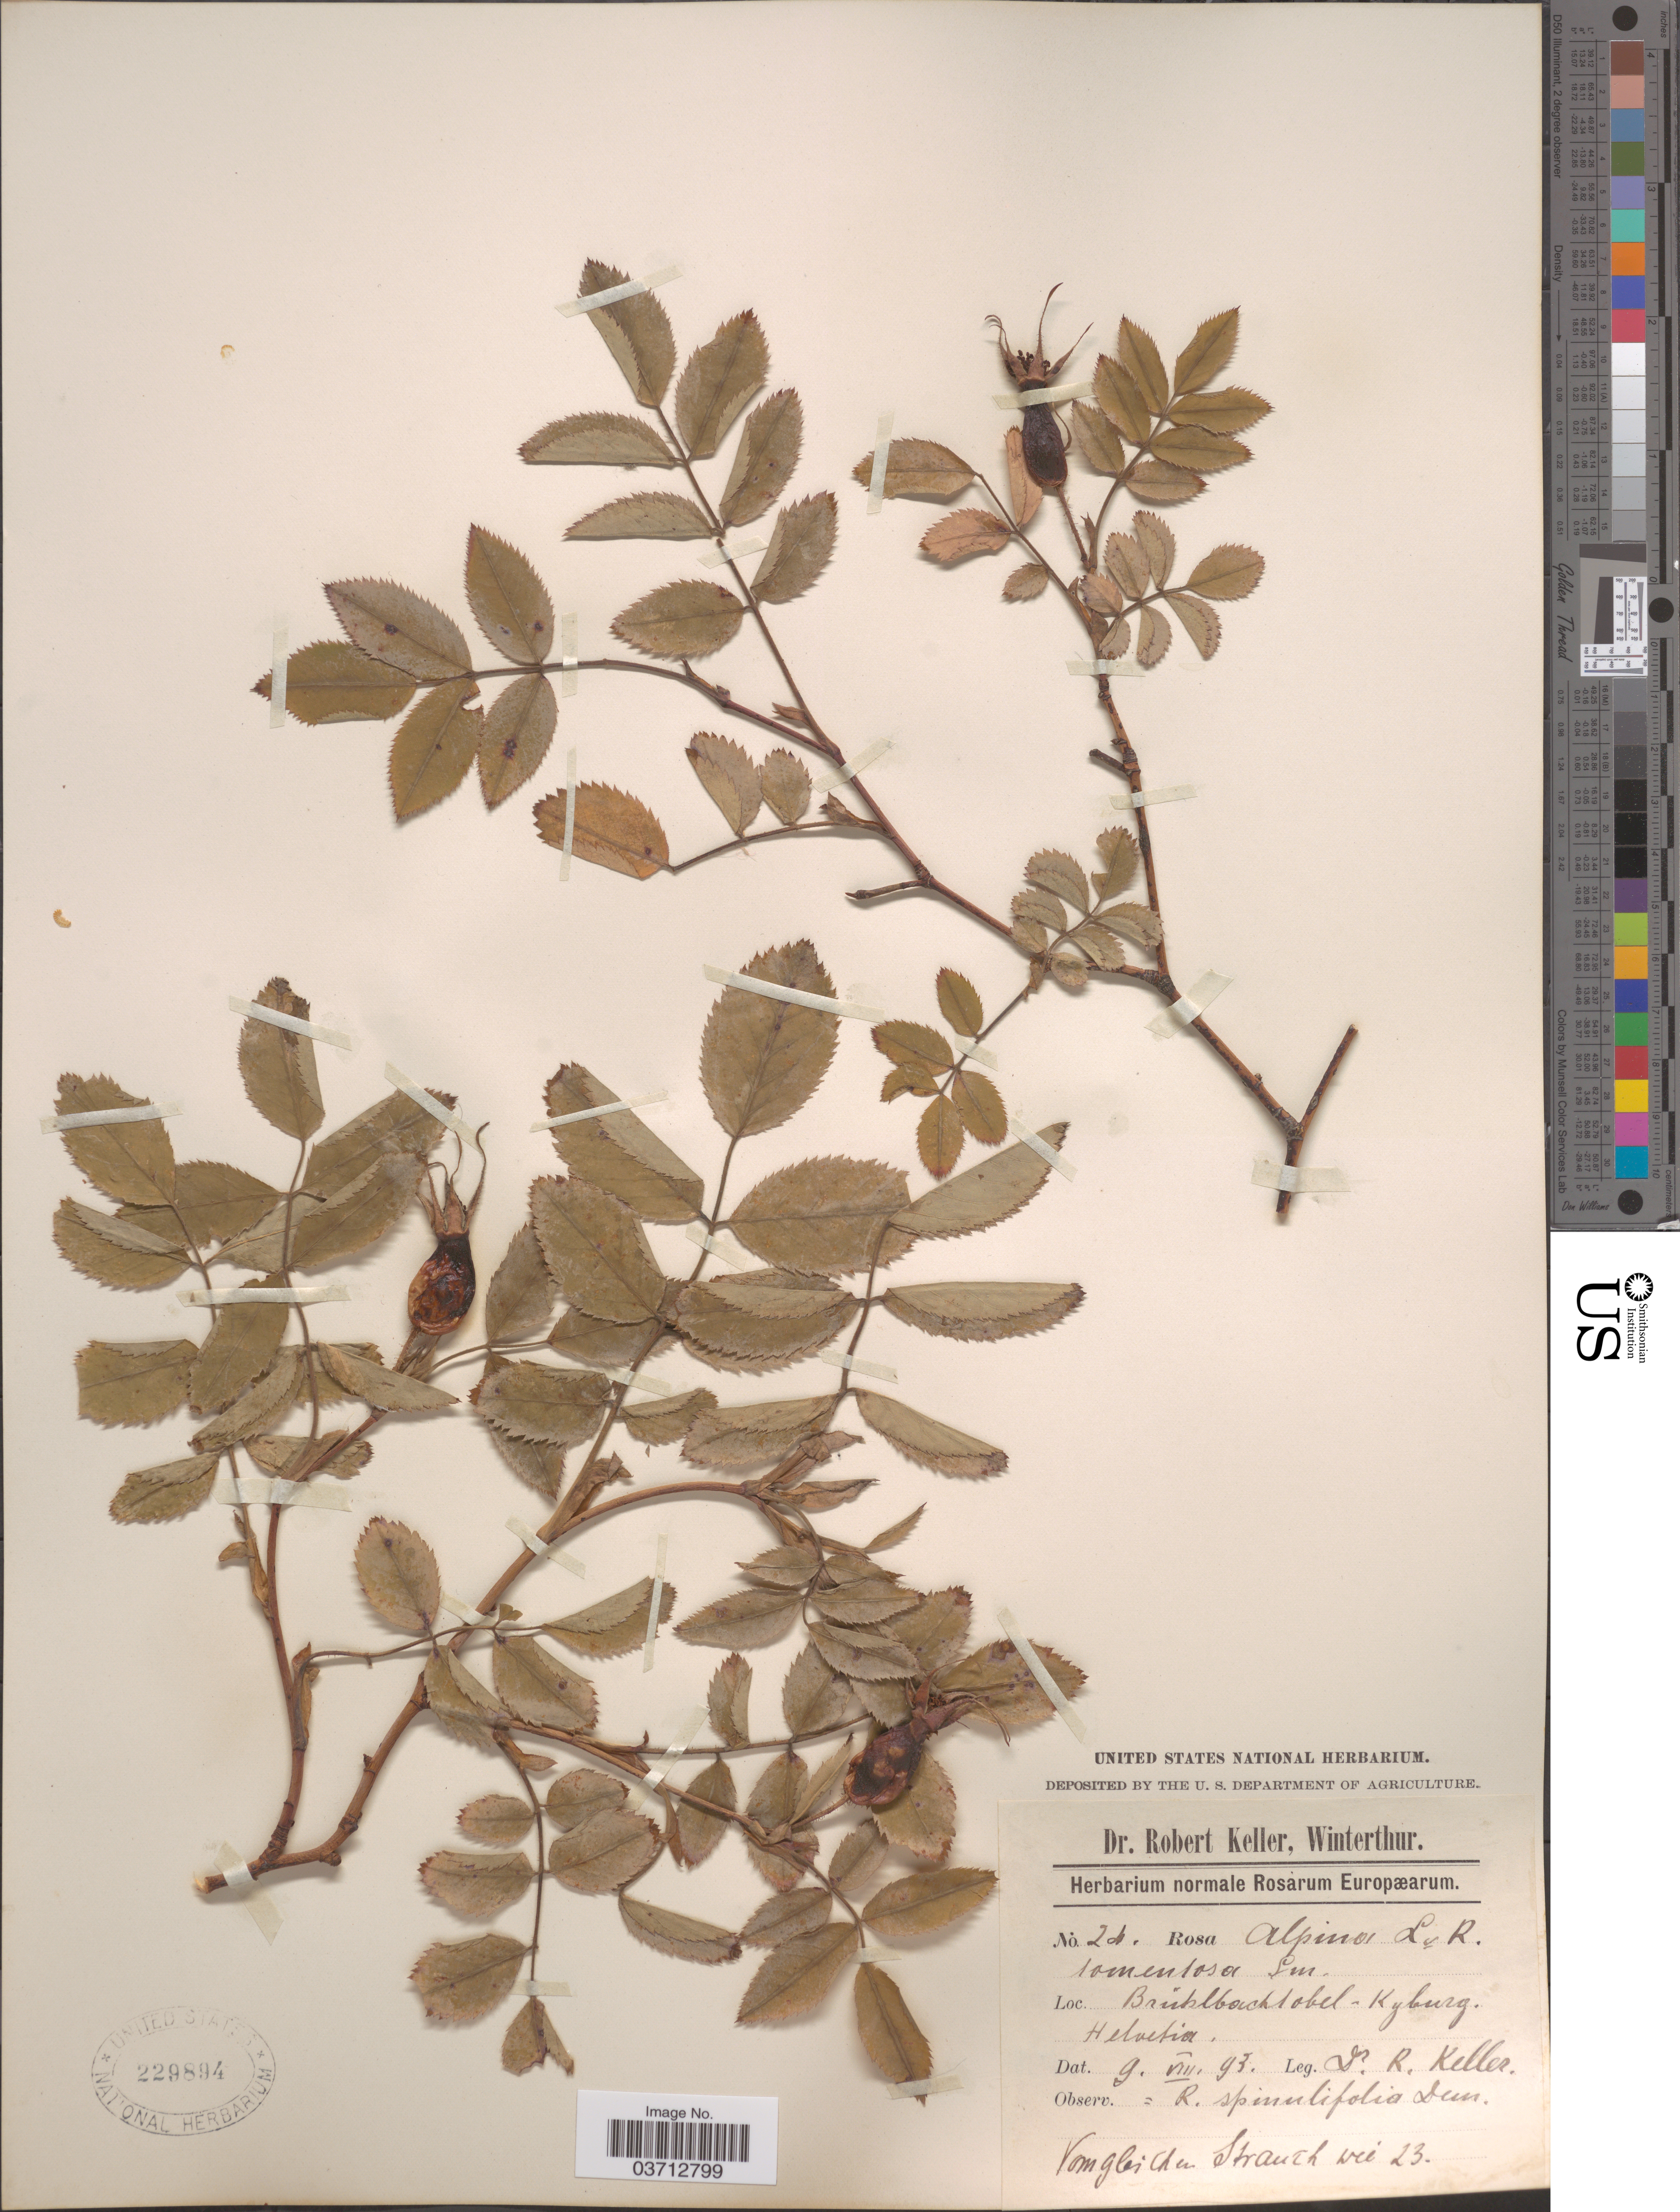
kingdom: Plantae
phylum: Tracheophyta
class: Magnoliopsida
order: Rosales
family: Rosaceae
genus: Rosa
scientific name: Rosa alpina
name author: L.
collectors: R. Keller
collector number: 24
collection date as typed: Transcribed d/m/y: 9/8/93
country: Switzerland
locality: Brühlbachtobel - Kyburg. Helvetia.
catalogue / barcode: US 229894